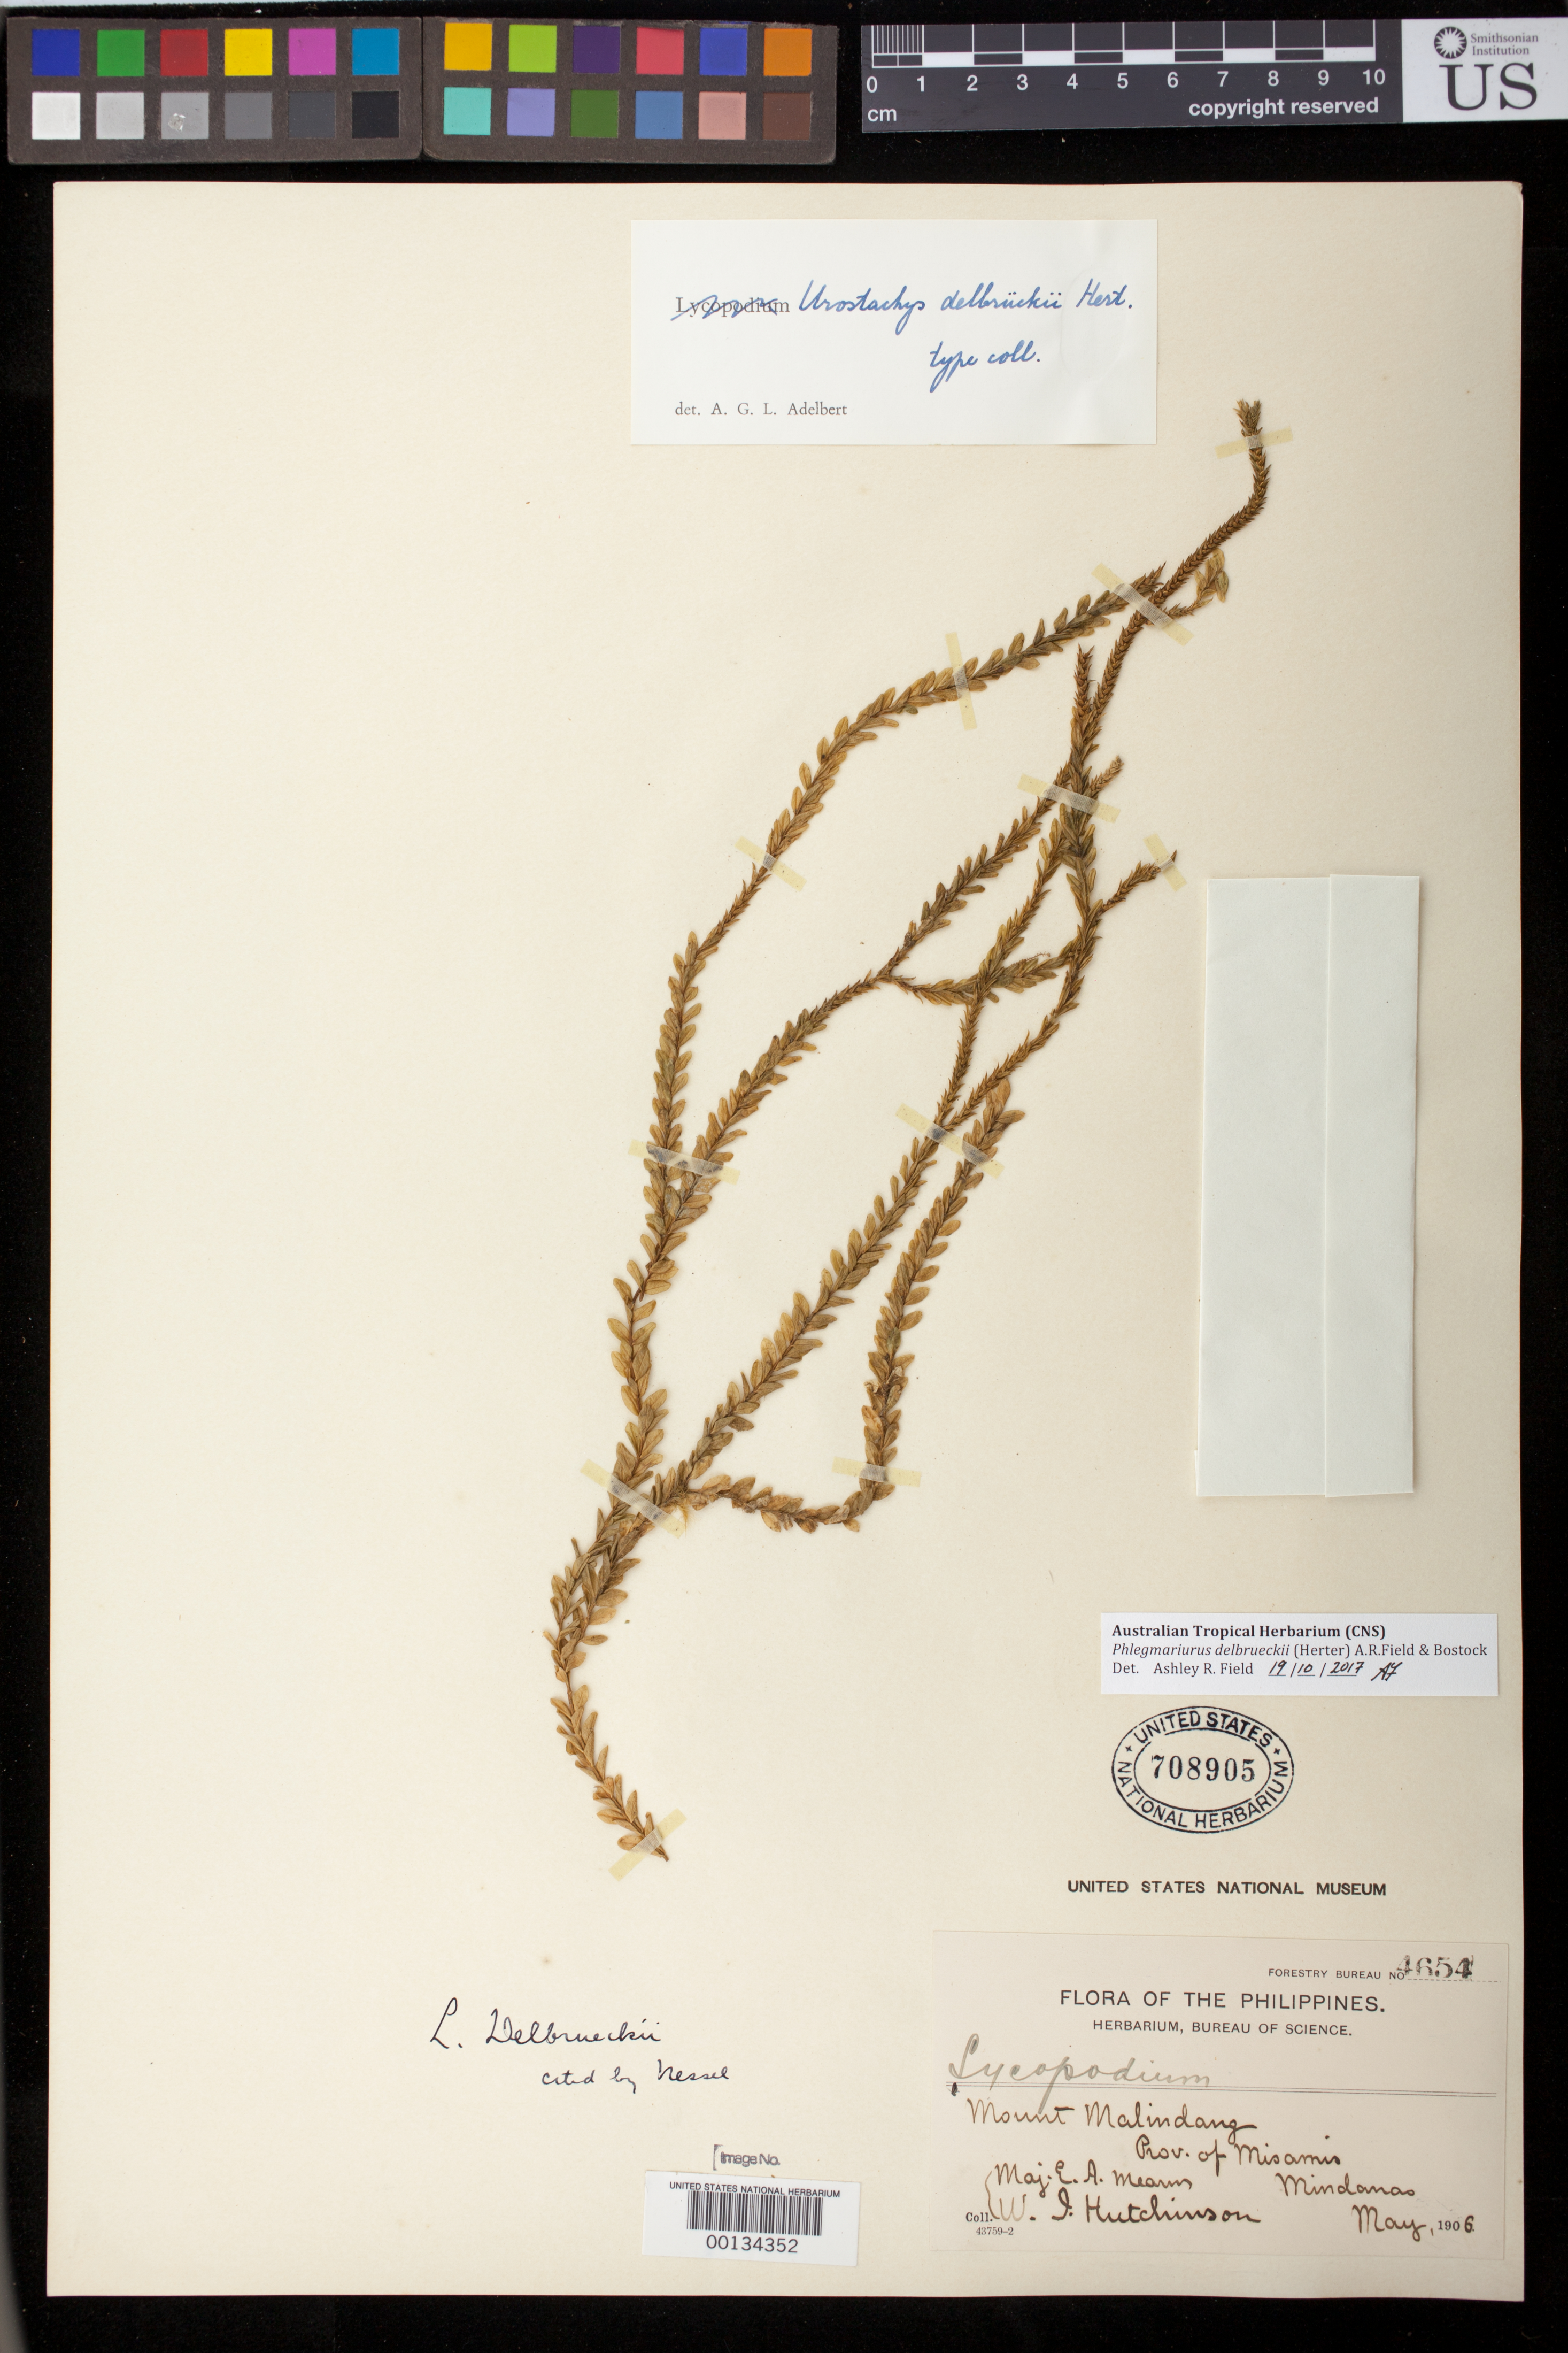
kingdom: Plantae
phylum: Tracheophyta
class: Lycopodiopsida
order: Lycopodiales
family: Lycopodiaceae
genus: Urostachys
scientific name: Urostachys delbrueckii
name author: Herter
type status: Isotype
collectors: E. A. Mearns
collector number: For. Bur. 4654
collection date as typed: May 1906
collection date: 1906-05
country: Philippines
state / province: Northern Mindanao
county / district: Misamis Occidental / Misamis Oriental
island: Mindanao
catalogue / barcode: US 708905